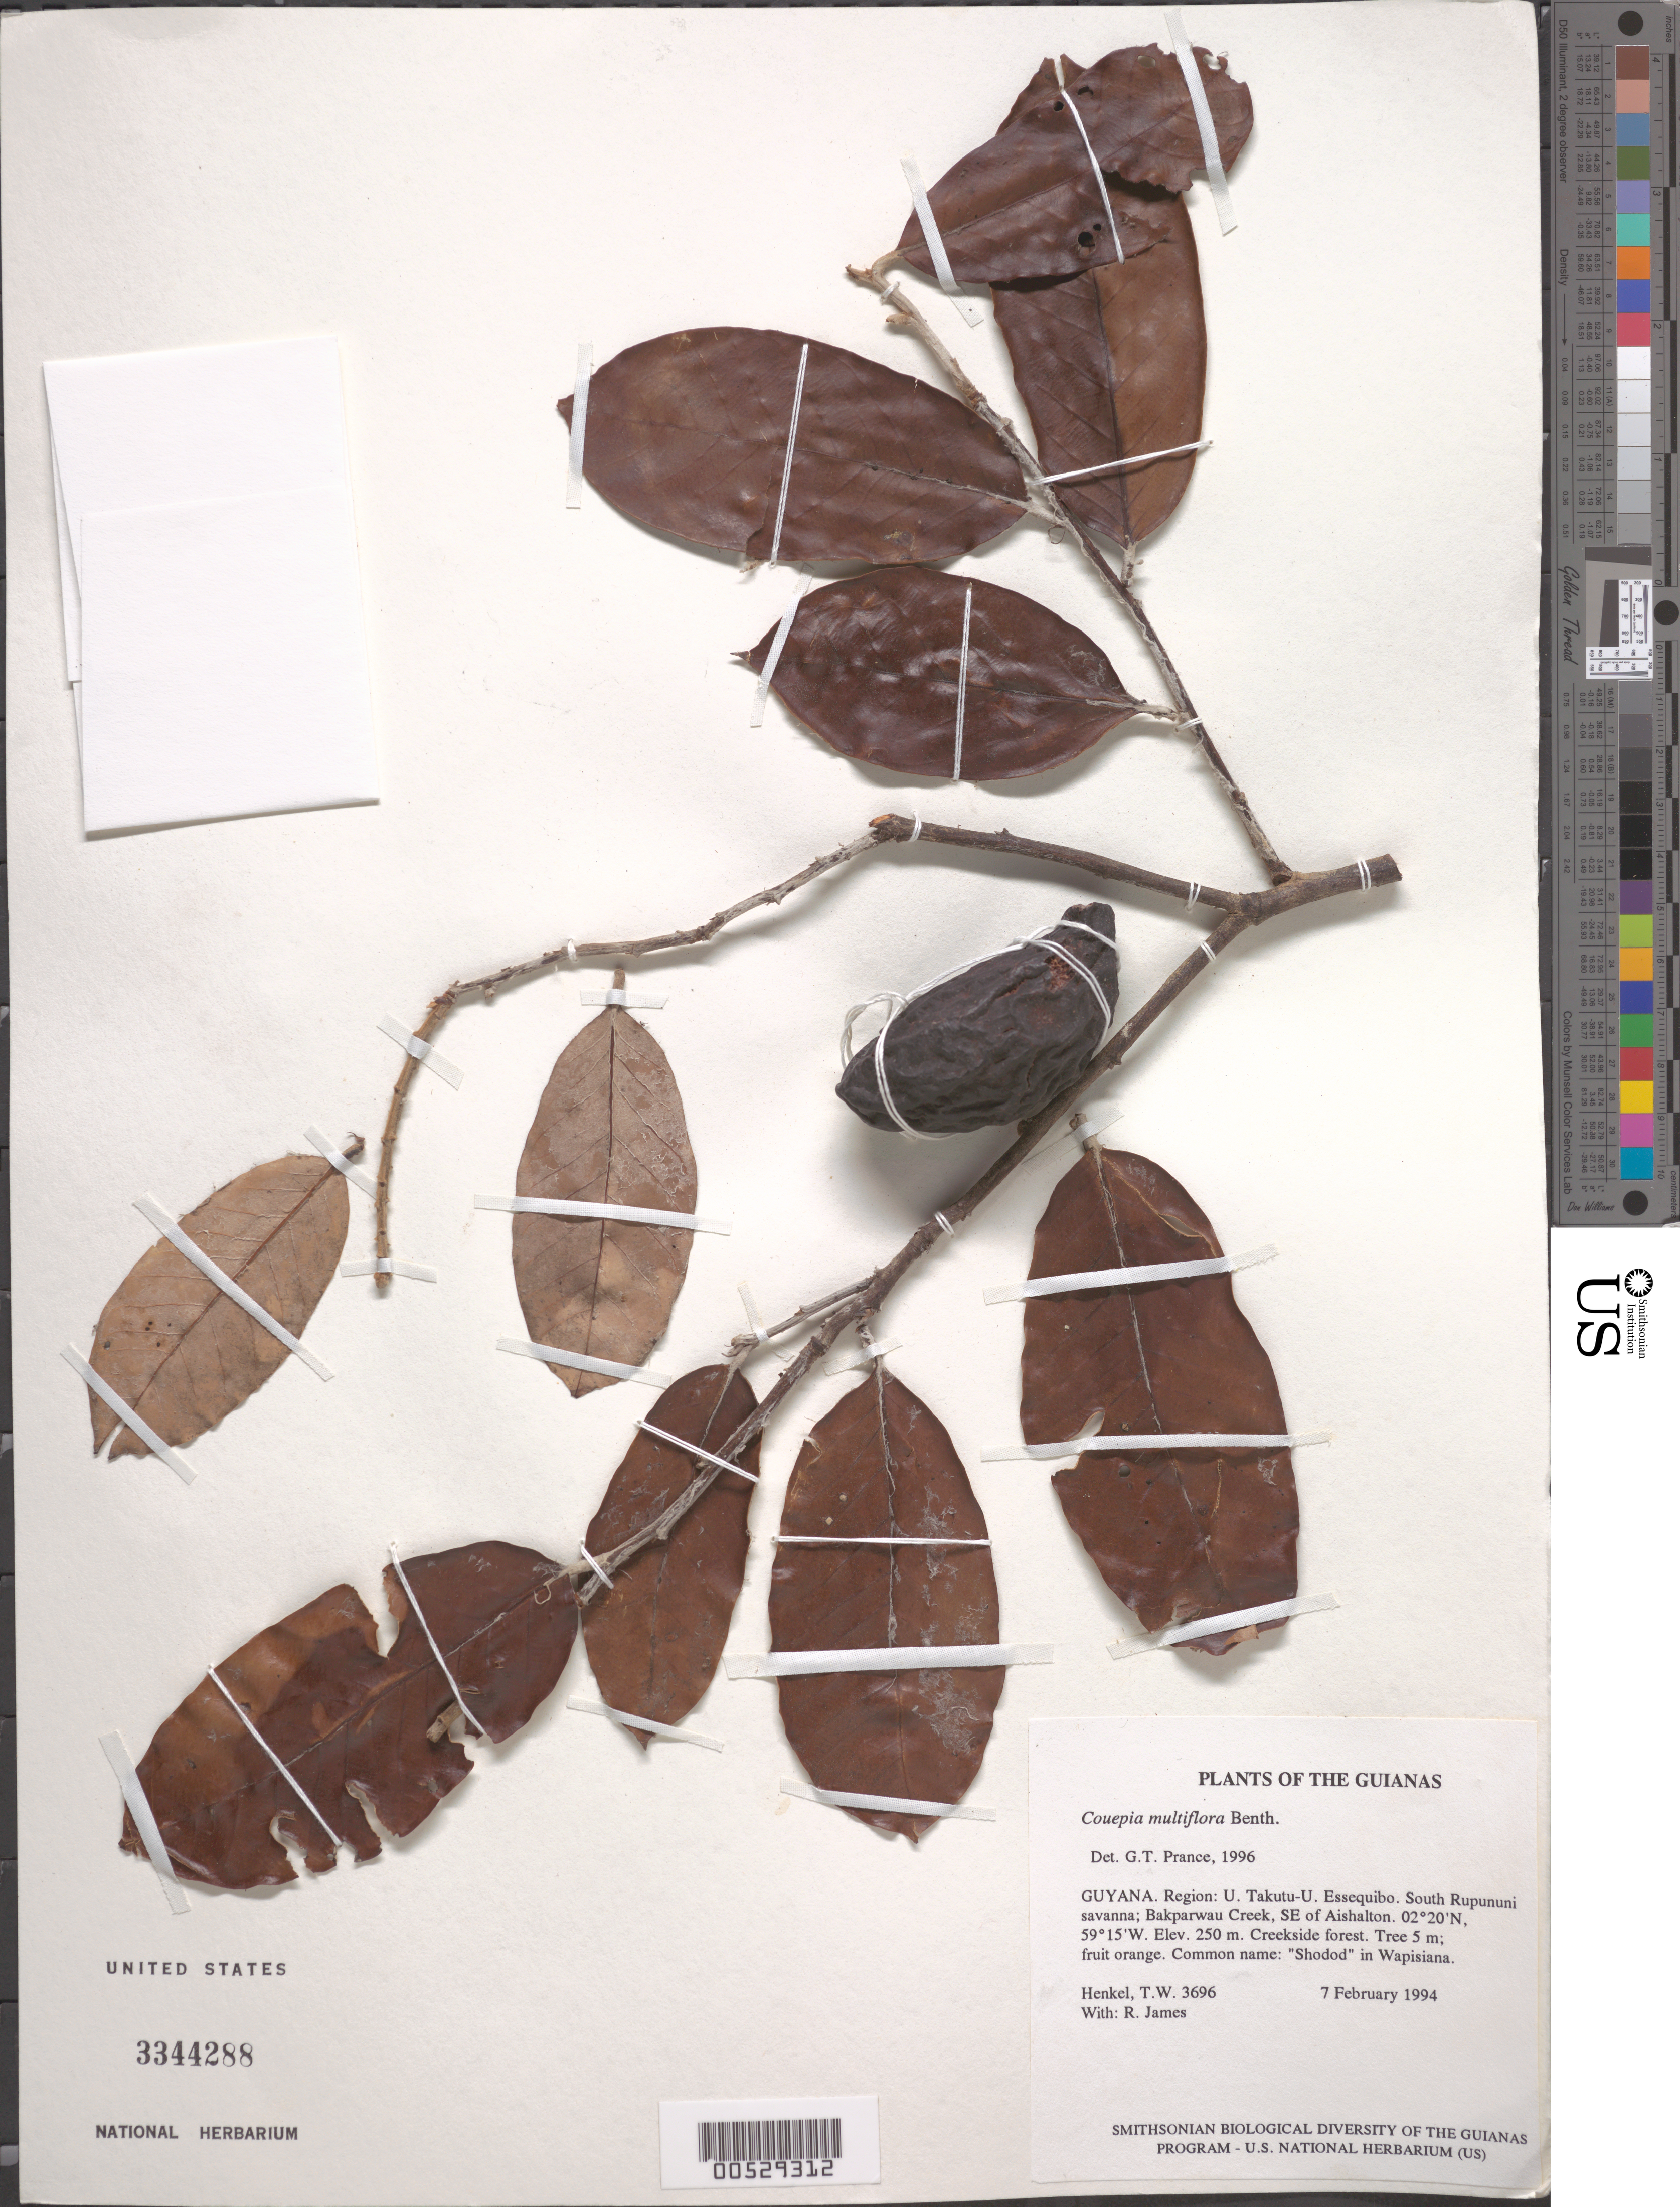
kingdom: Plantae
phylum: Tracheophyta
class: Magnoliopsida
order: Malpighiales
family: Chrysobalanaceae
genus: Couepia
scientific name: Couepia multiflora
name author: Benth.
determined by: Prance, G. T.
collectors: T. Henkel & R. James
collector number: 3696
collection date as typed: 7 February 1994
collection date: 1994-02-07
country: Guyana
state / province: U. Takutu-U. Essequibo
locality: South Rupununi savanna; Bakparwau Creek, SE of Aishalton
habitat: Creekside forest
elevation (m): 250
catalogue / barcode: US 3344288